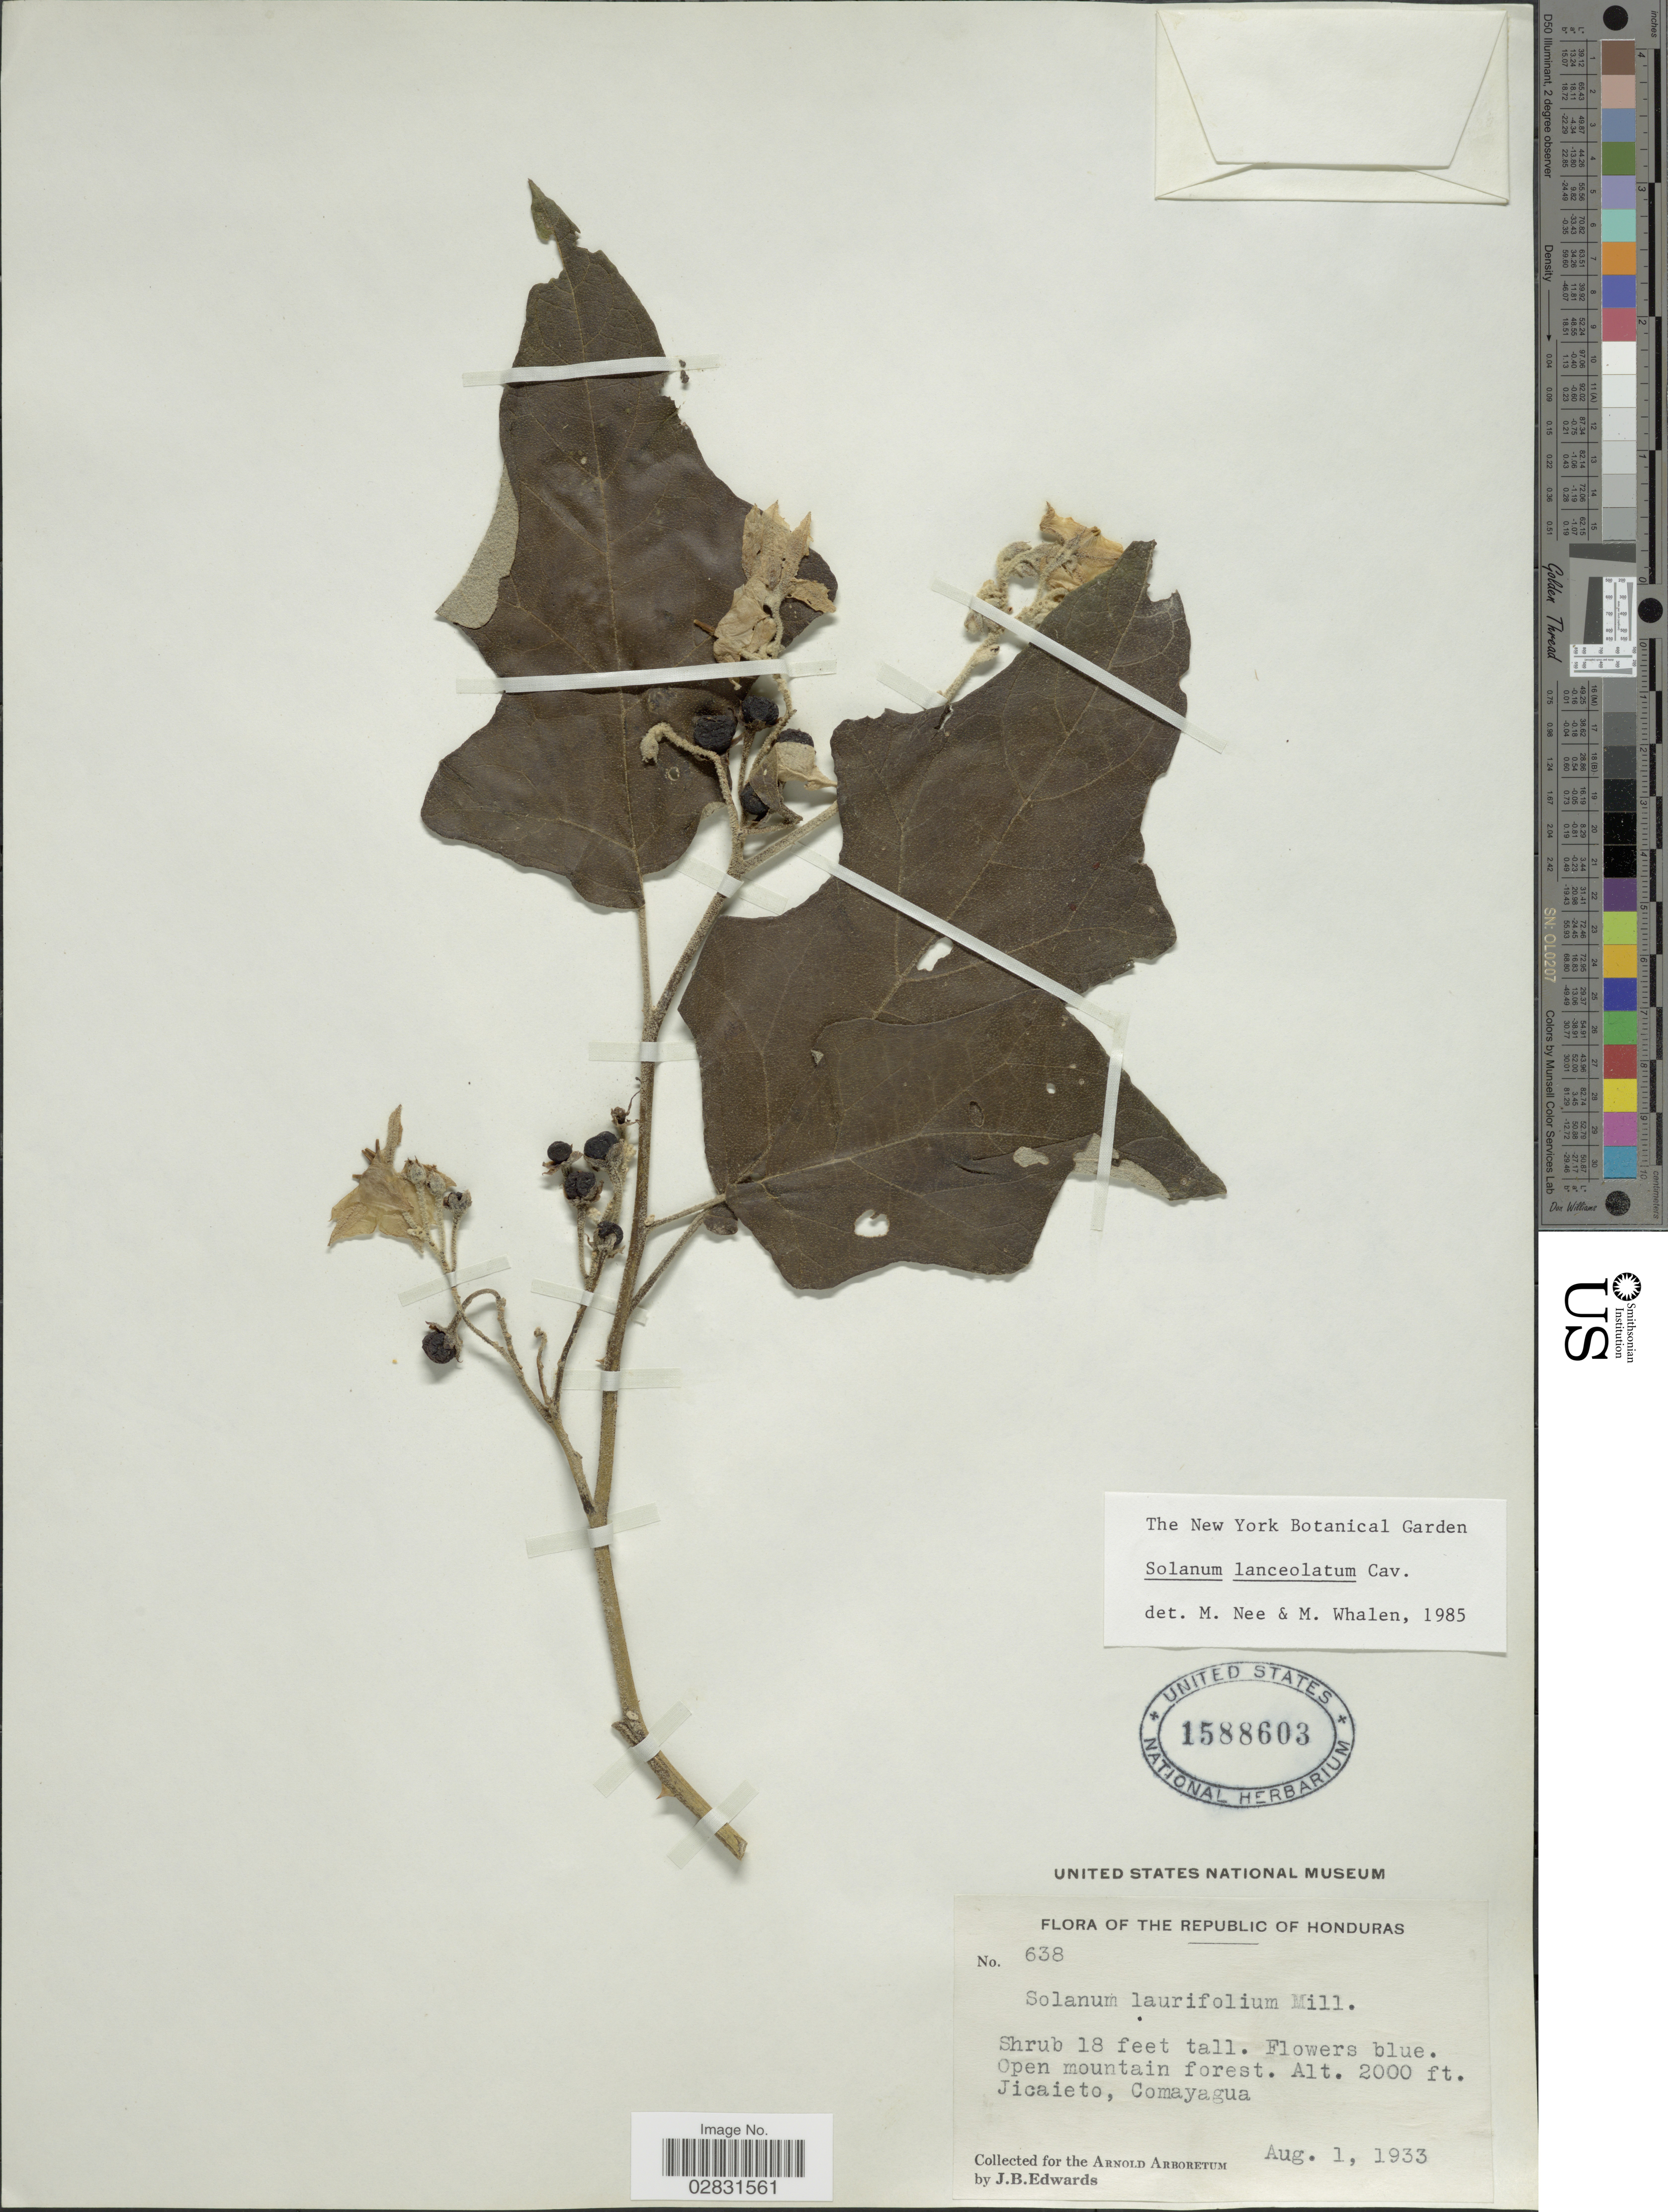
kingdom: Plantae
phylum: Tracheophyta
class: Magnoliopsida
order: Solanales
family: Solanaceae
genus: Solanum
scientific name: Solanum lanceolatum Berthault, nom. illeg.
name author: Berthault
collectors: J. B. Edwards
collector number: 638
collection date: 1933-08-01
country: Honduras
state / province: Comayagua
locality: Jicaieto.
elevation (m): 610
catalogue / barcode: US 1588603